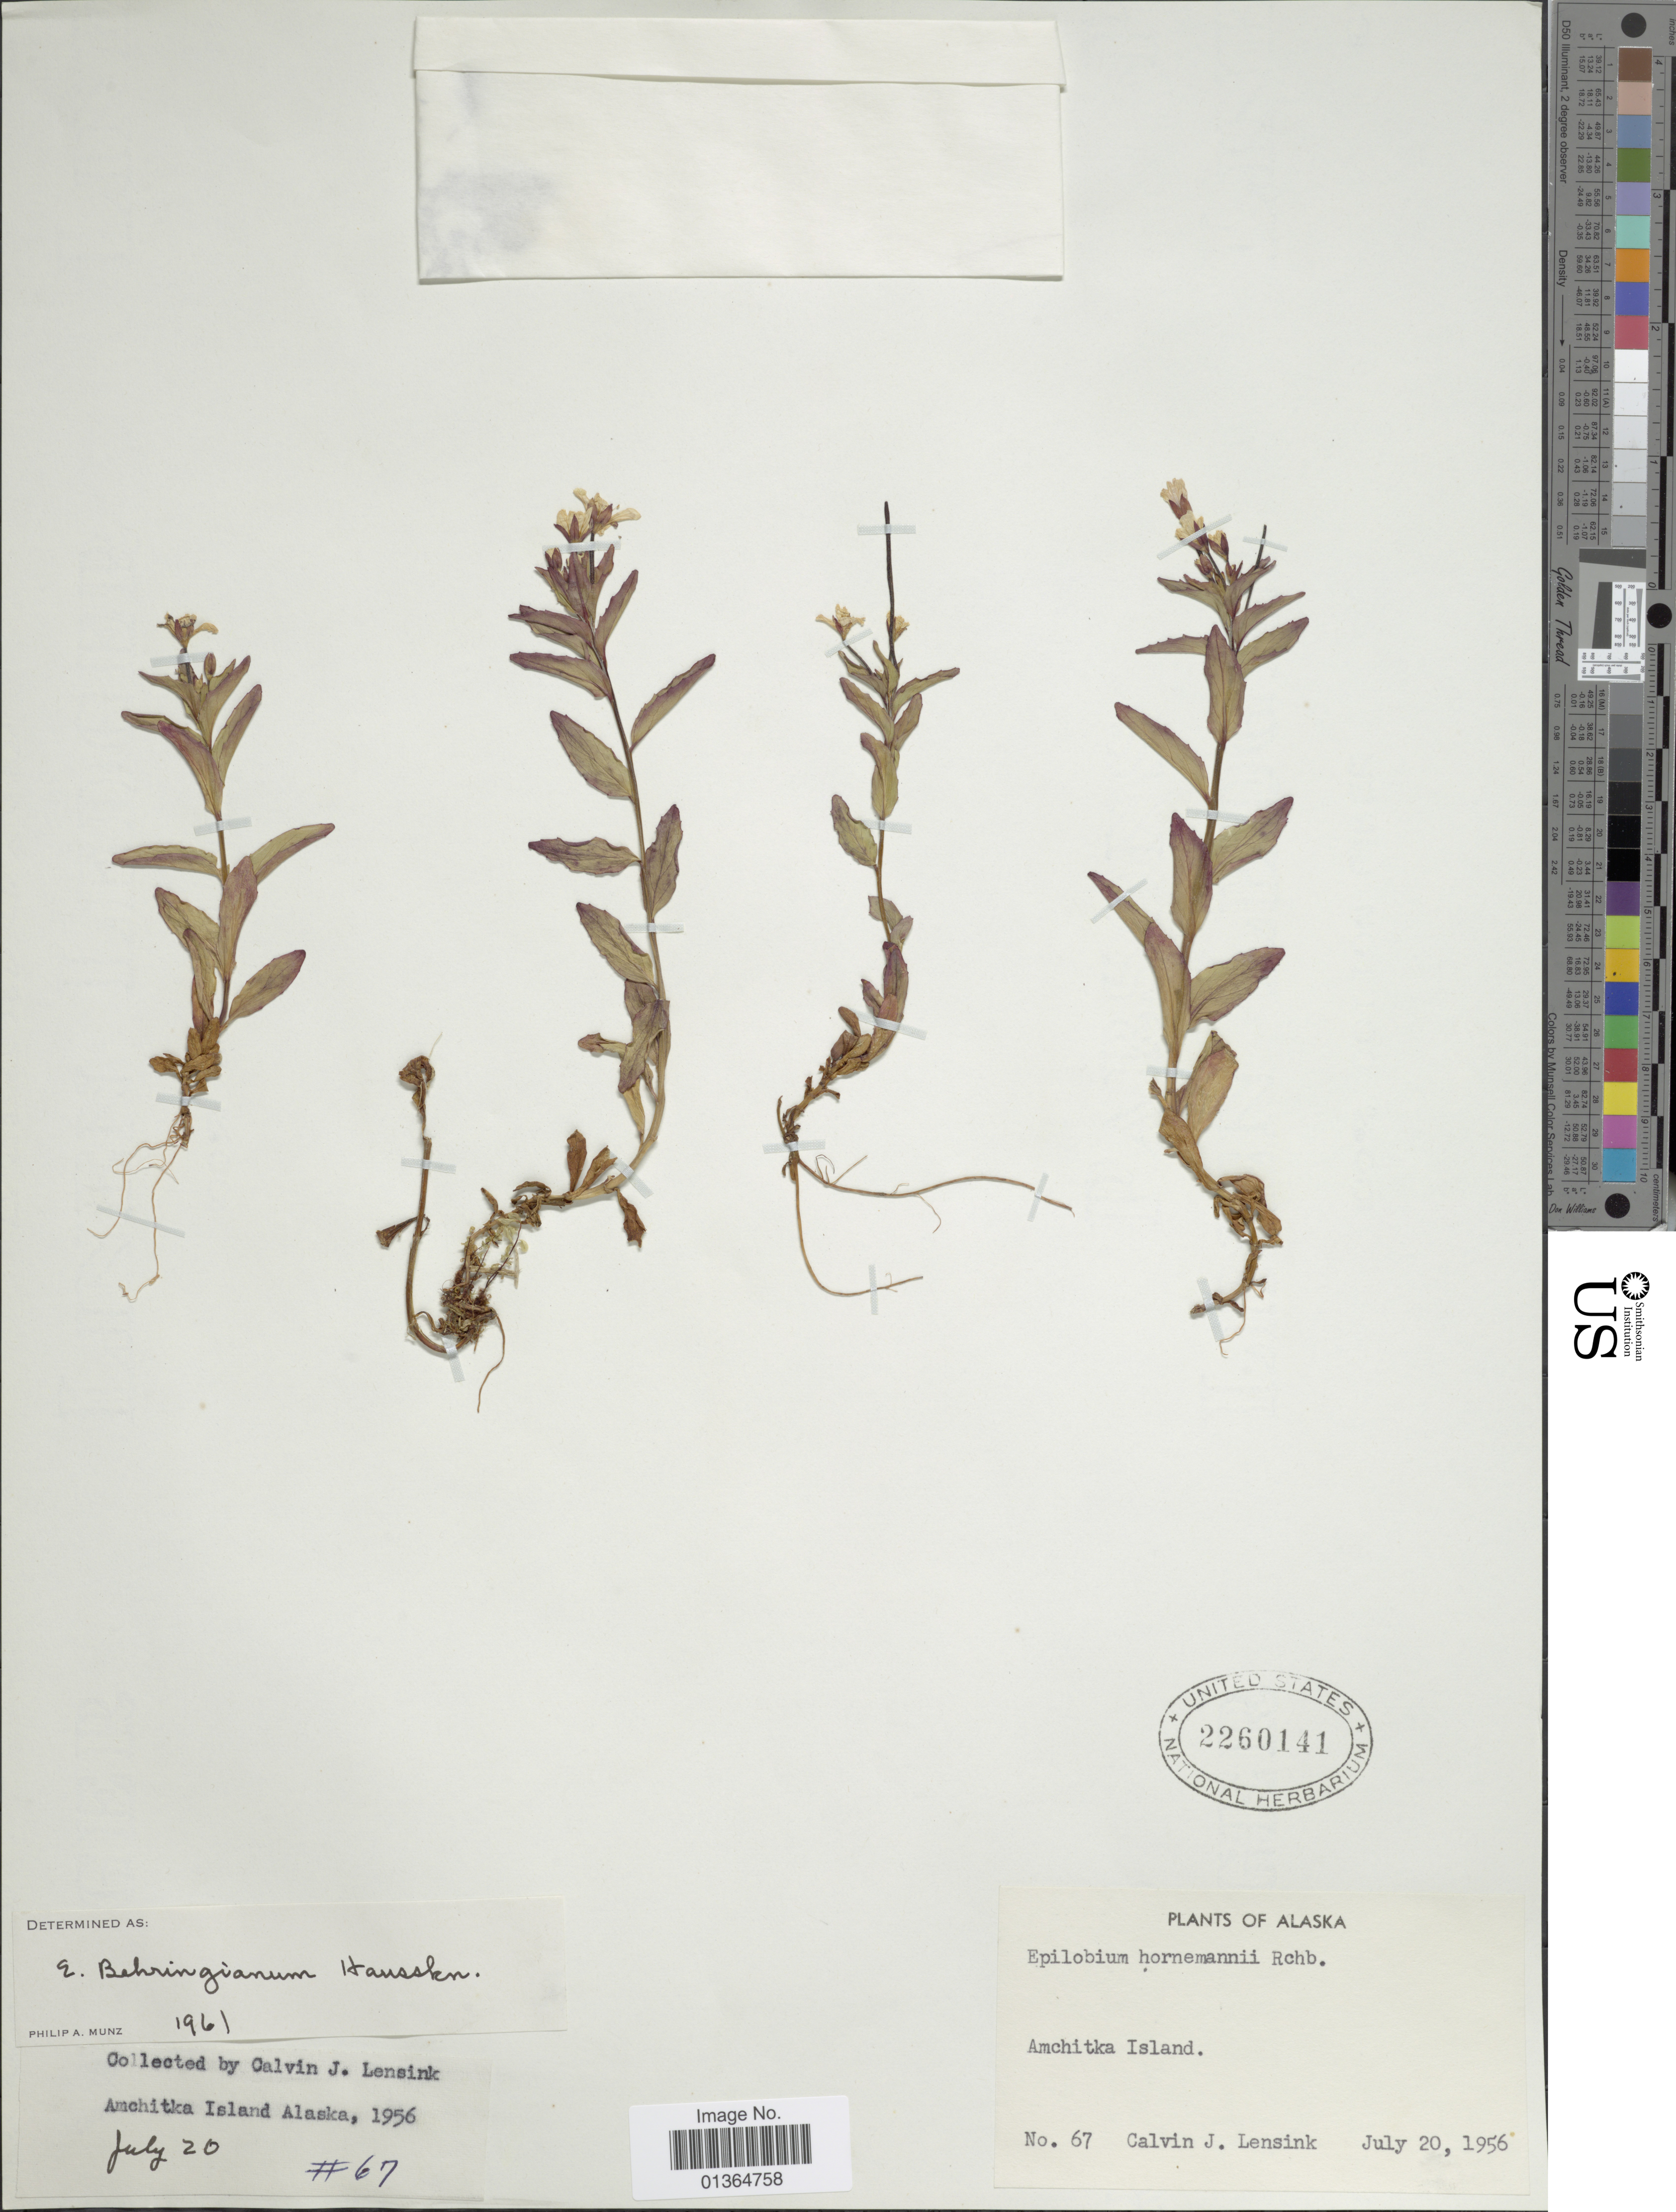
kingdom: Plantae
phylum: Tracheophyta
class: Magnoliopsida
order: Myrtales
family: Onagraceae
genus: Epilobium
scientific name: Epilobium hornemannii subsp. behringianum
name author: (Hausskn.) Hoch & P.H. Raven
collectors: C. Lensink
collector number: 67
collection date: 1956-07-20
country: United States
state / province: Alaska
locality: Amchitka Island.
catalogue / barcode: US 2260141